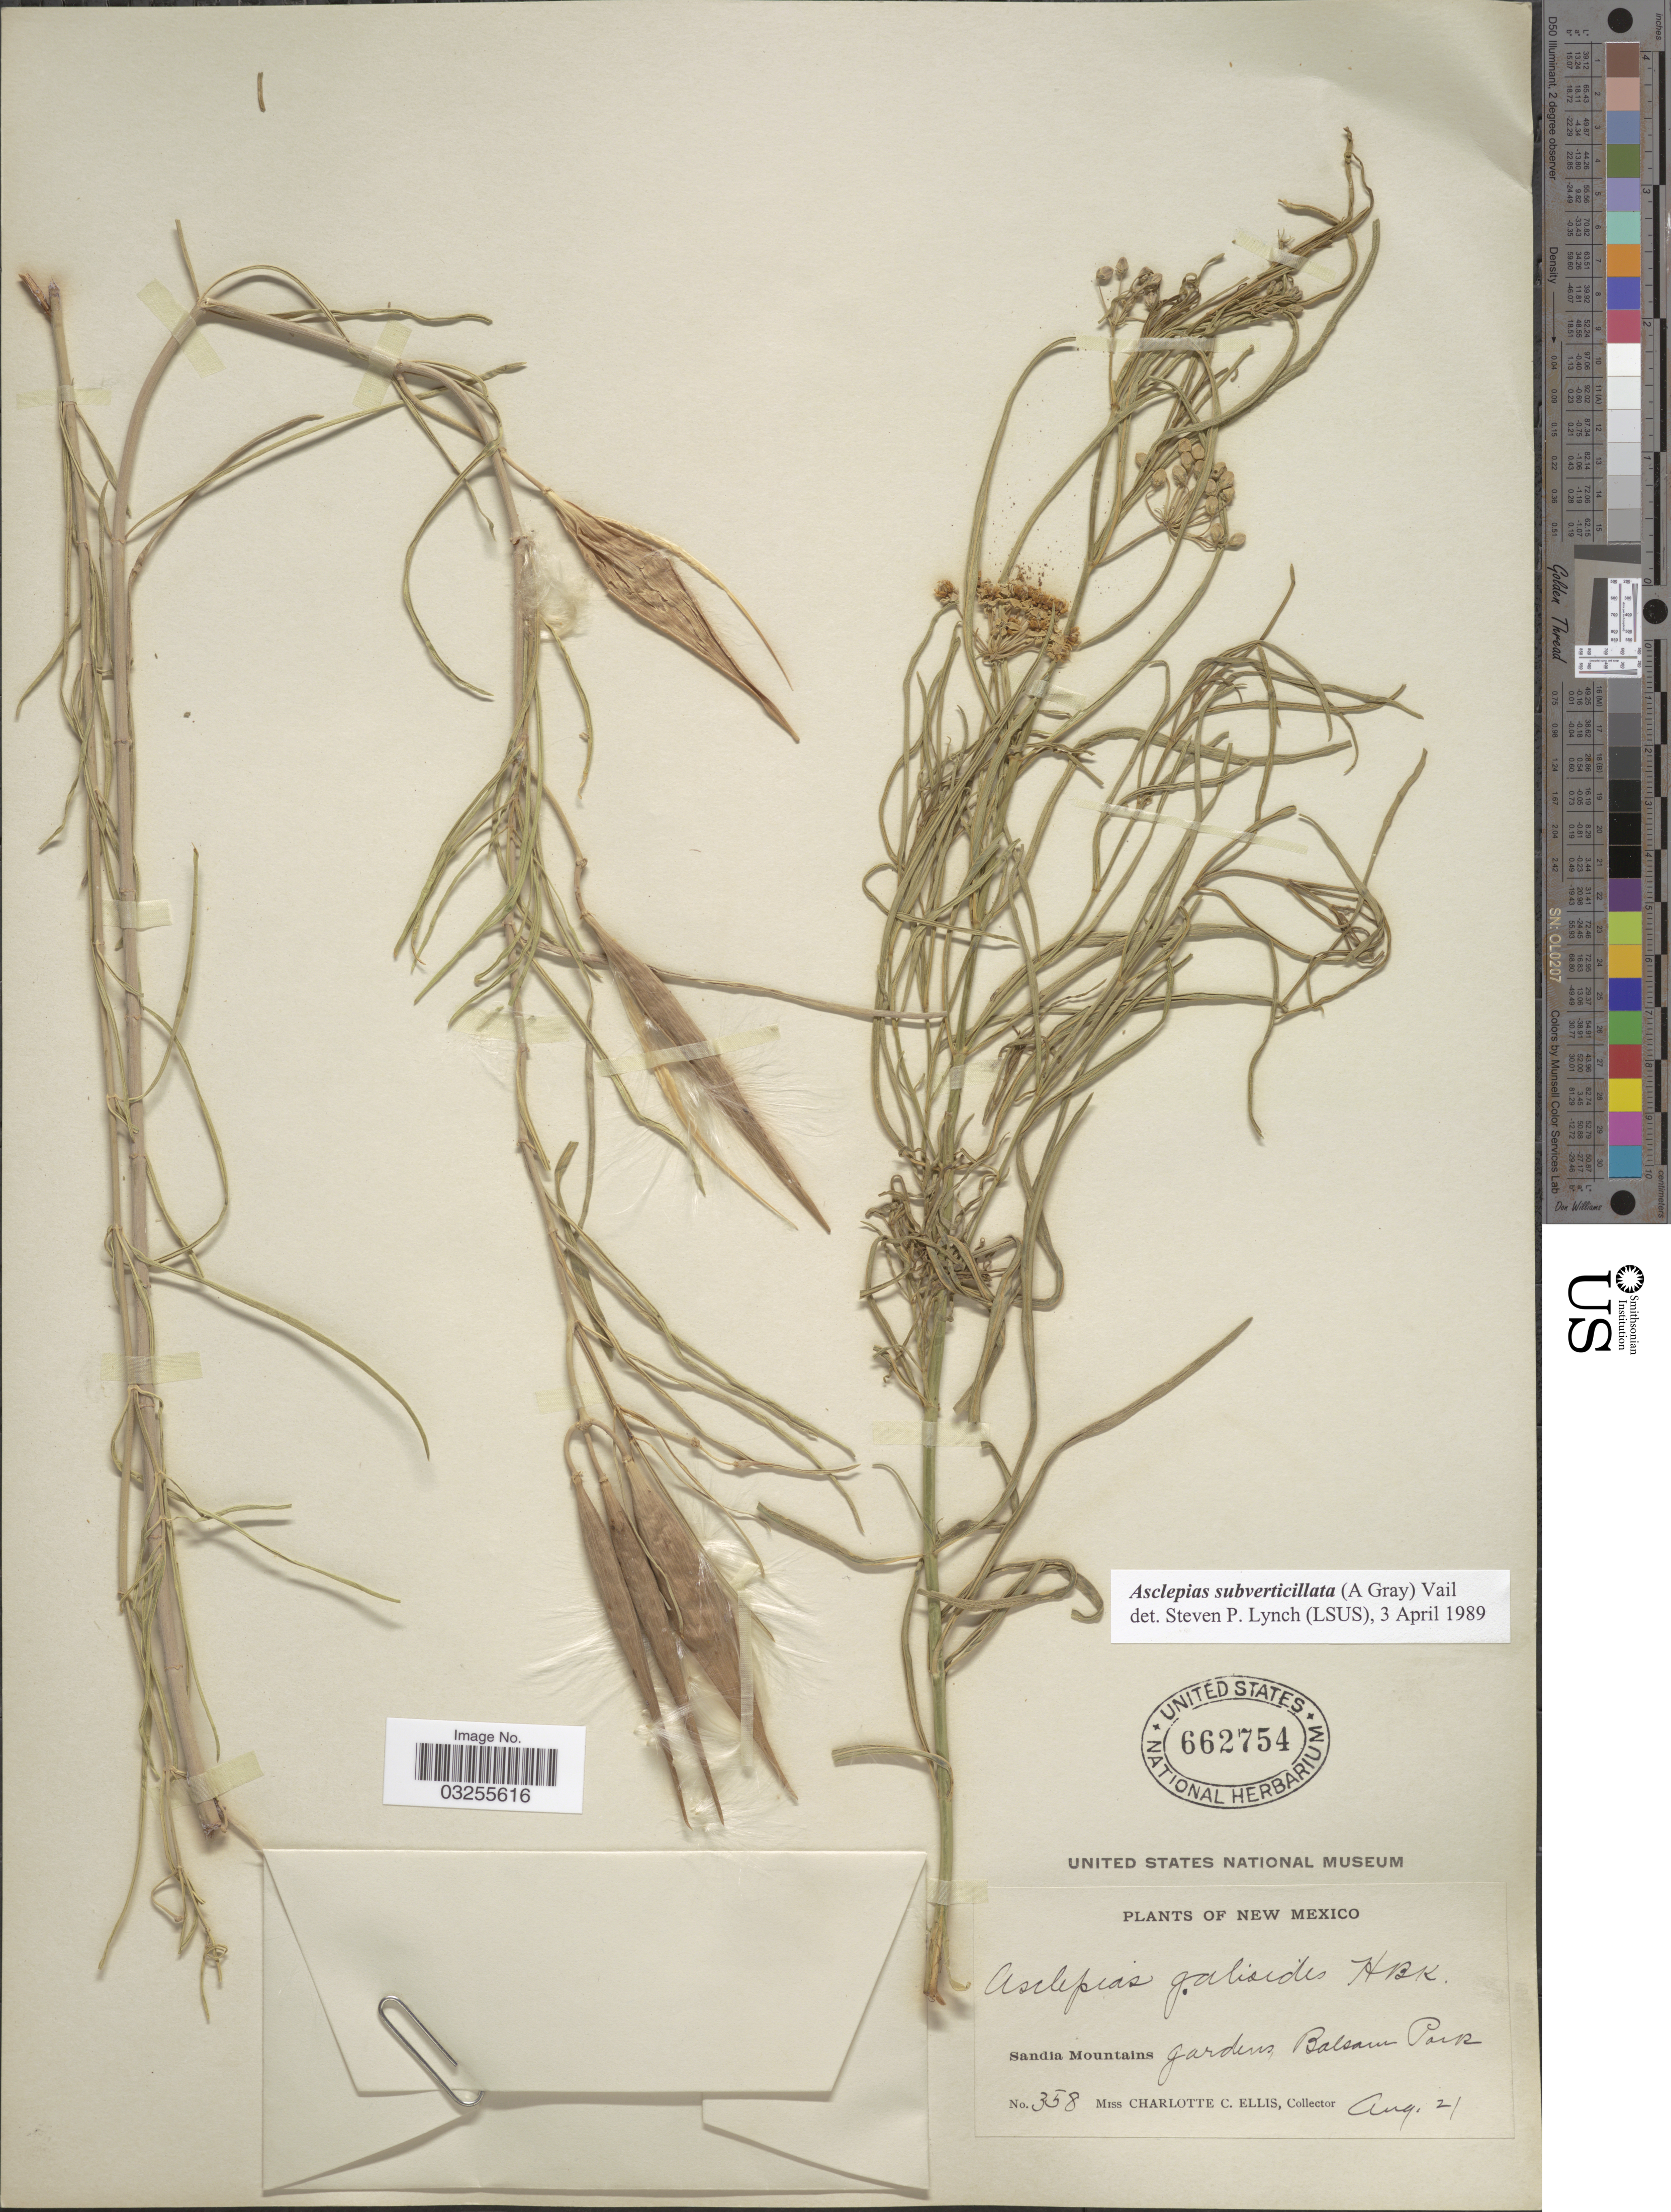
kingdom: Plantae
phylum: Tracheophyta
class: Magnoliopsida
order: Gentianales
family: Apocynaceae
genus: Asclepias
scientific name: Asclepias subverticillata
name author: (A. Gray) Vail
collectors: C. C. Ellis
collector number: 358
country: United States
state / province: New Mexico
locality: Sandia Mountains. Gardens, Balsam Park.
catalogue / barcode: US 662754